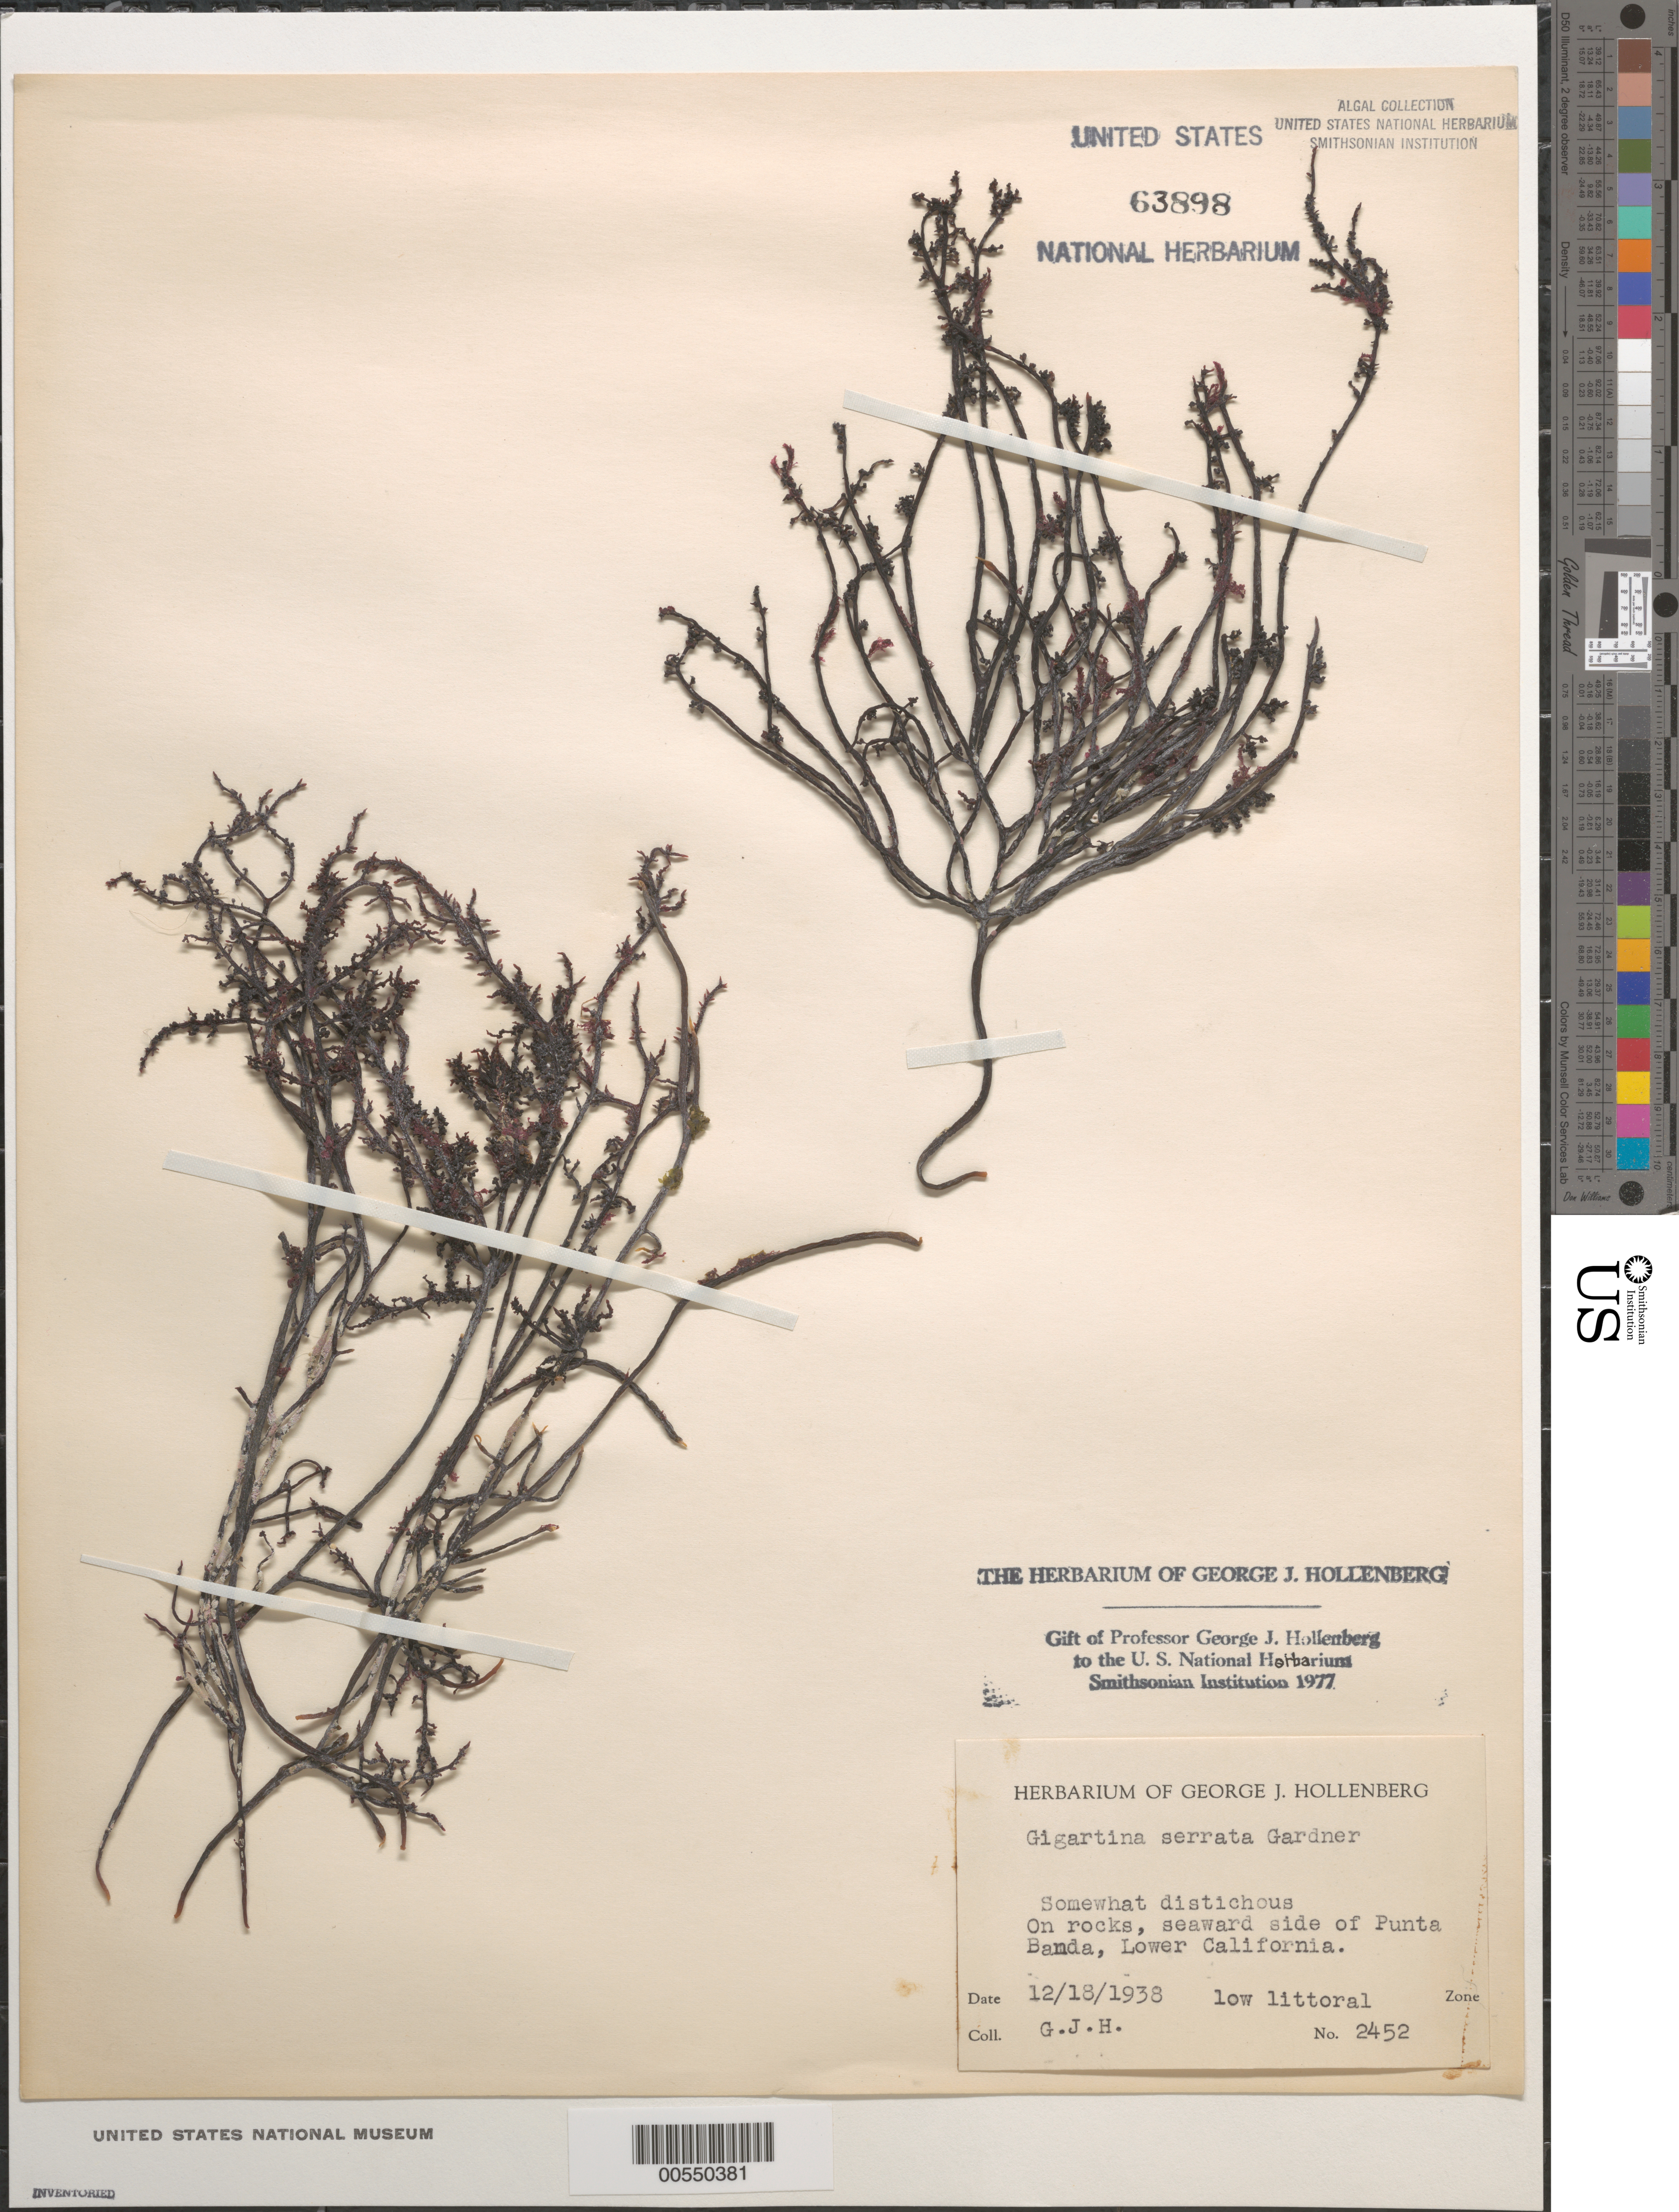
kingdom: Plantae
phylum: Rhodophyta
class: Florideophyceae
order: Gigartinales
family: Gigartinaceae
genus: Chondracanthus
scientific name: Chondracanthus serratus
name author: (N.L. Gardner) J.R. Hughey & Hommersand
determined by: Algae name updating Project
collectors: G. Hollenberg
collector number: GJH 2452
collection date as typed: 18 Dec 1938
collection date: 1938-12-18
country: Mexico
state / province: Baja California Norte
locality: Seaward side of Punta Banda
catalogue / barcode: US 63898